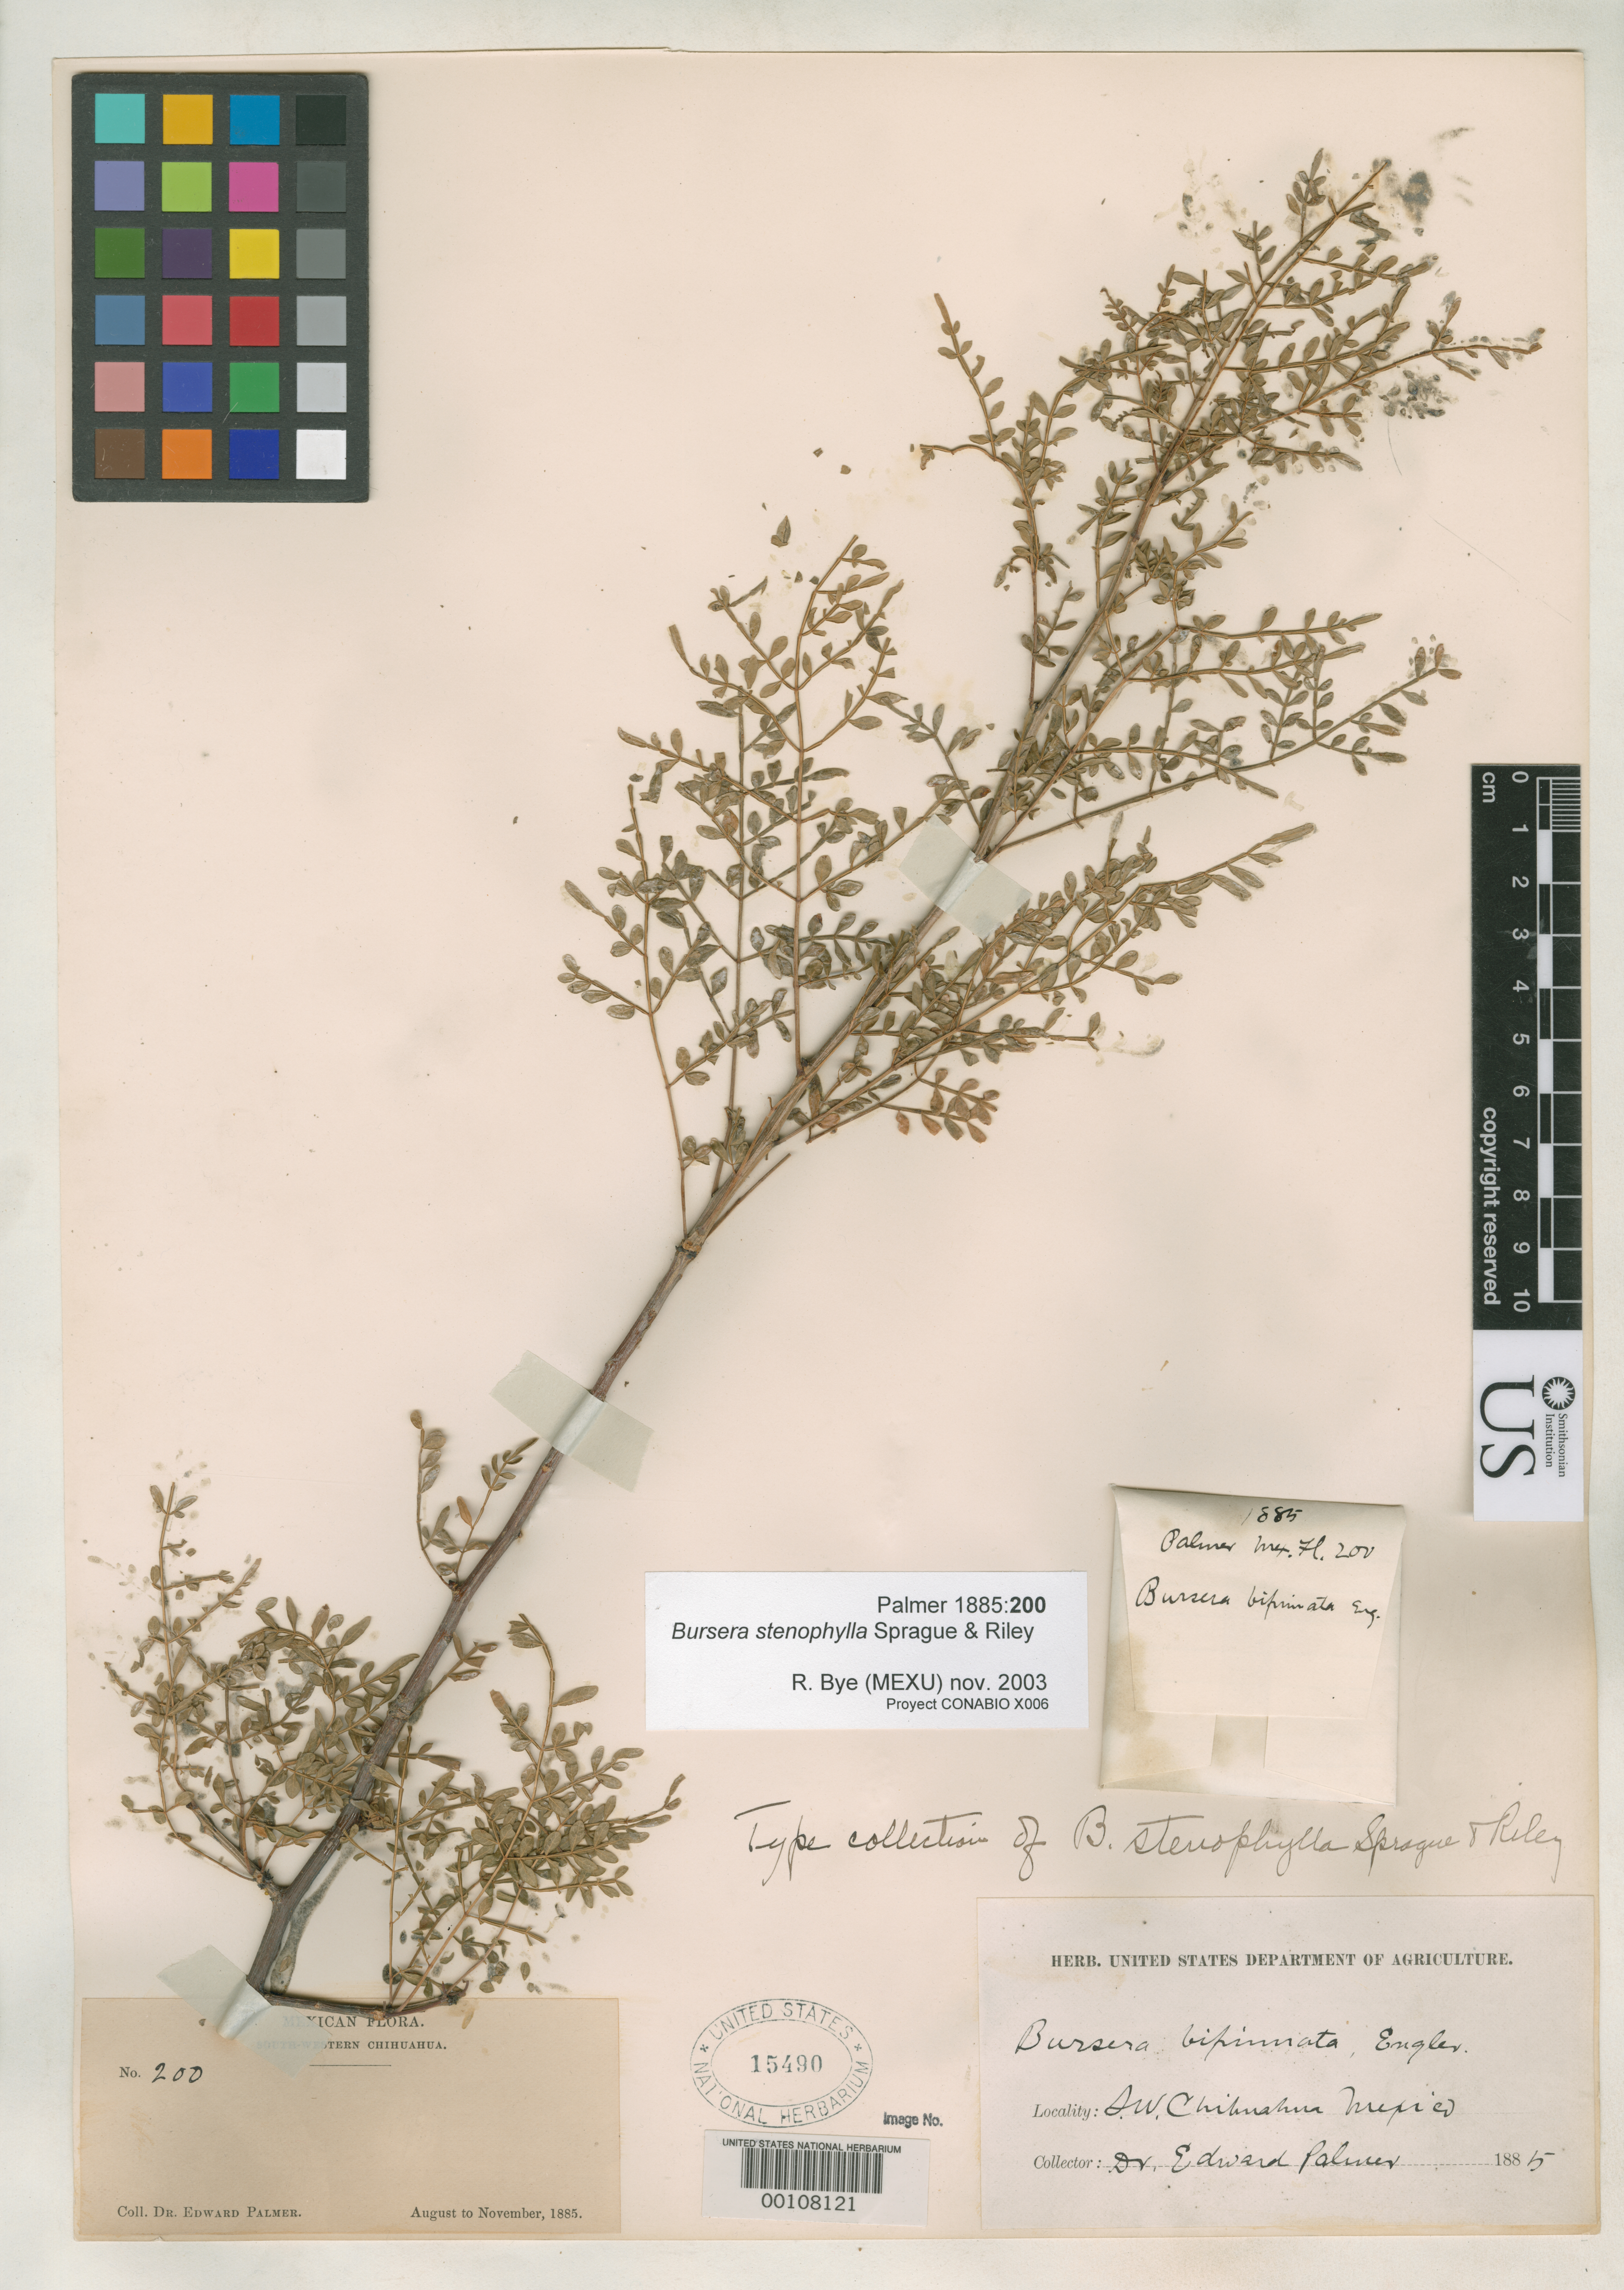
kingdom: Plantae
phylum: Tracheophyta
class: Magnoliopsida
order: Sapindales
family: Burseraceae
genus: Bursera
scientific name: Bursera stenophylla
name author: Sprague & L. Riley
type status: Isotype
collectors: E. Palmer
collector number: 200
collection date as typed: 1885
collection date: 1885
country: Mexico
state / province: Chihuahua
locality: Hacienda San Miguel.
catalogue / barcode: US 15490